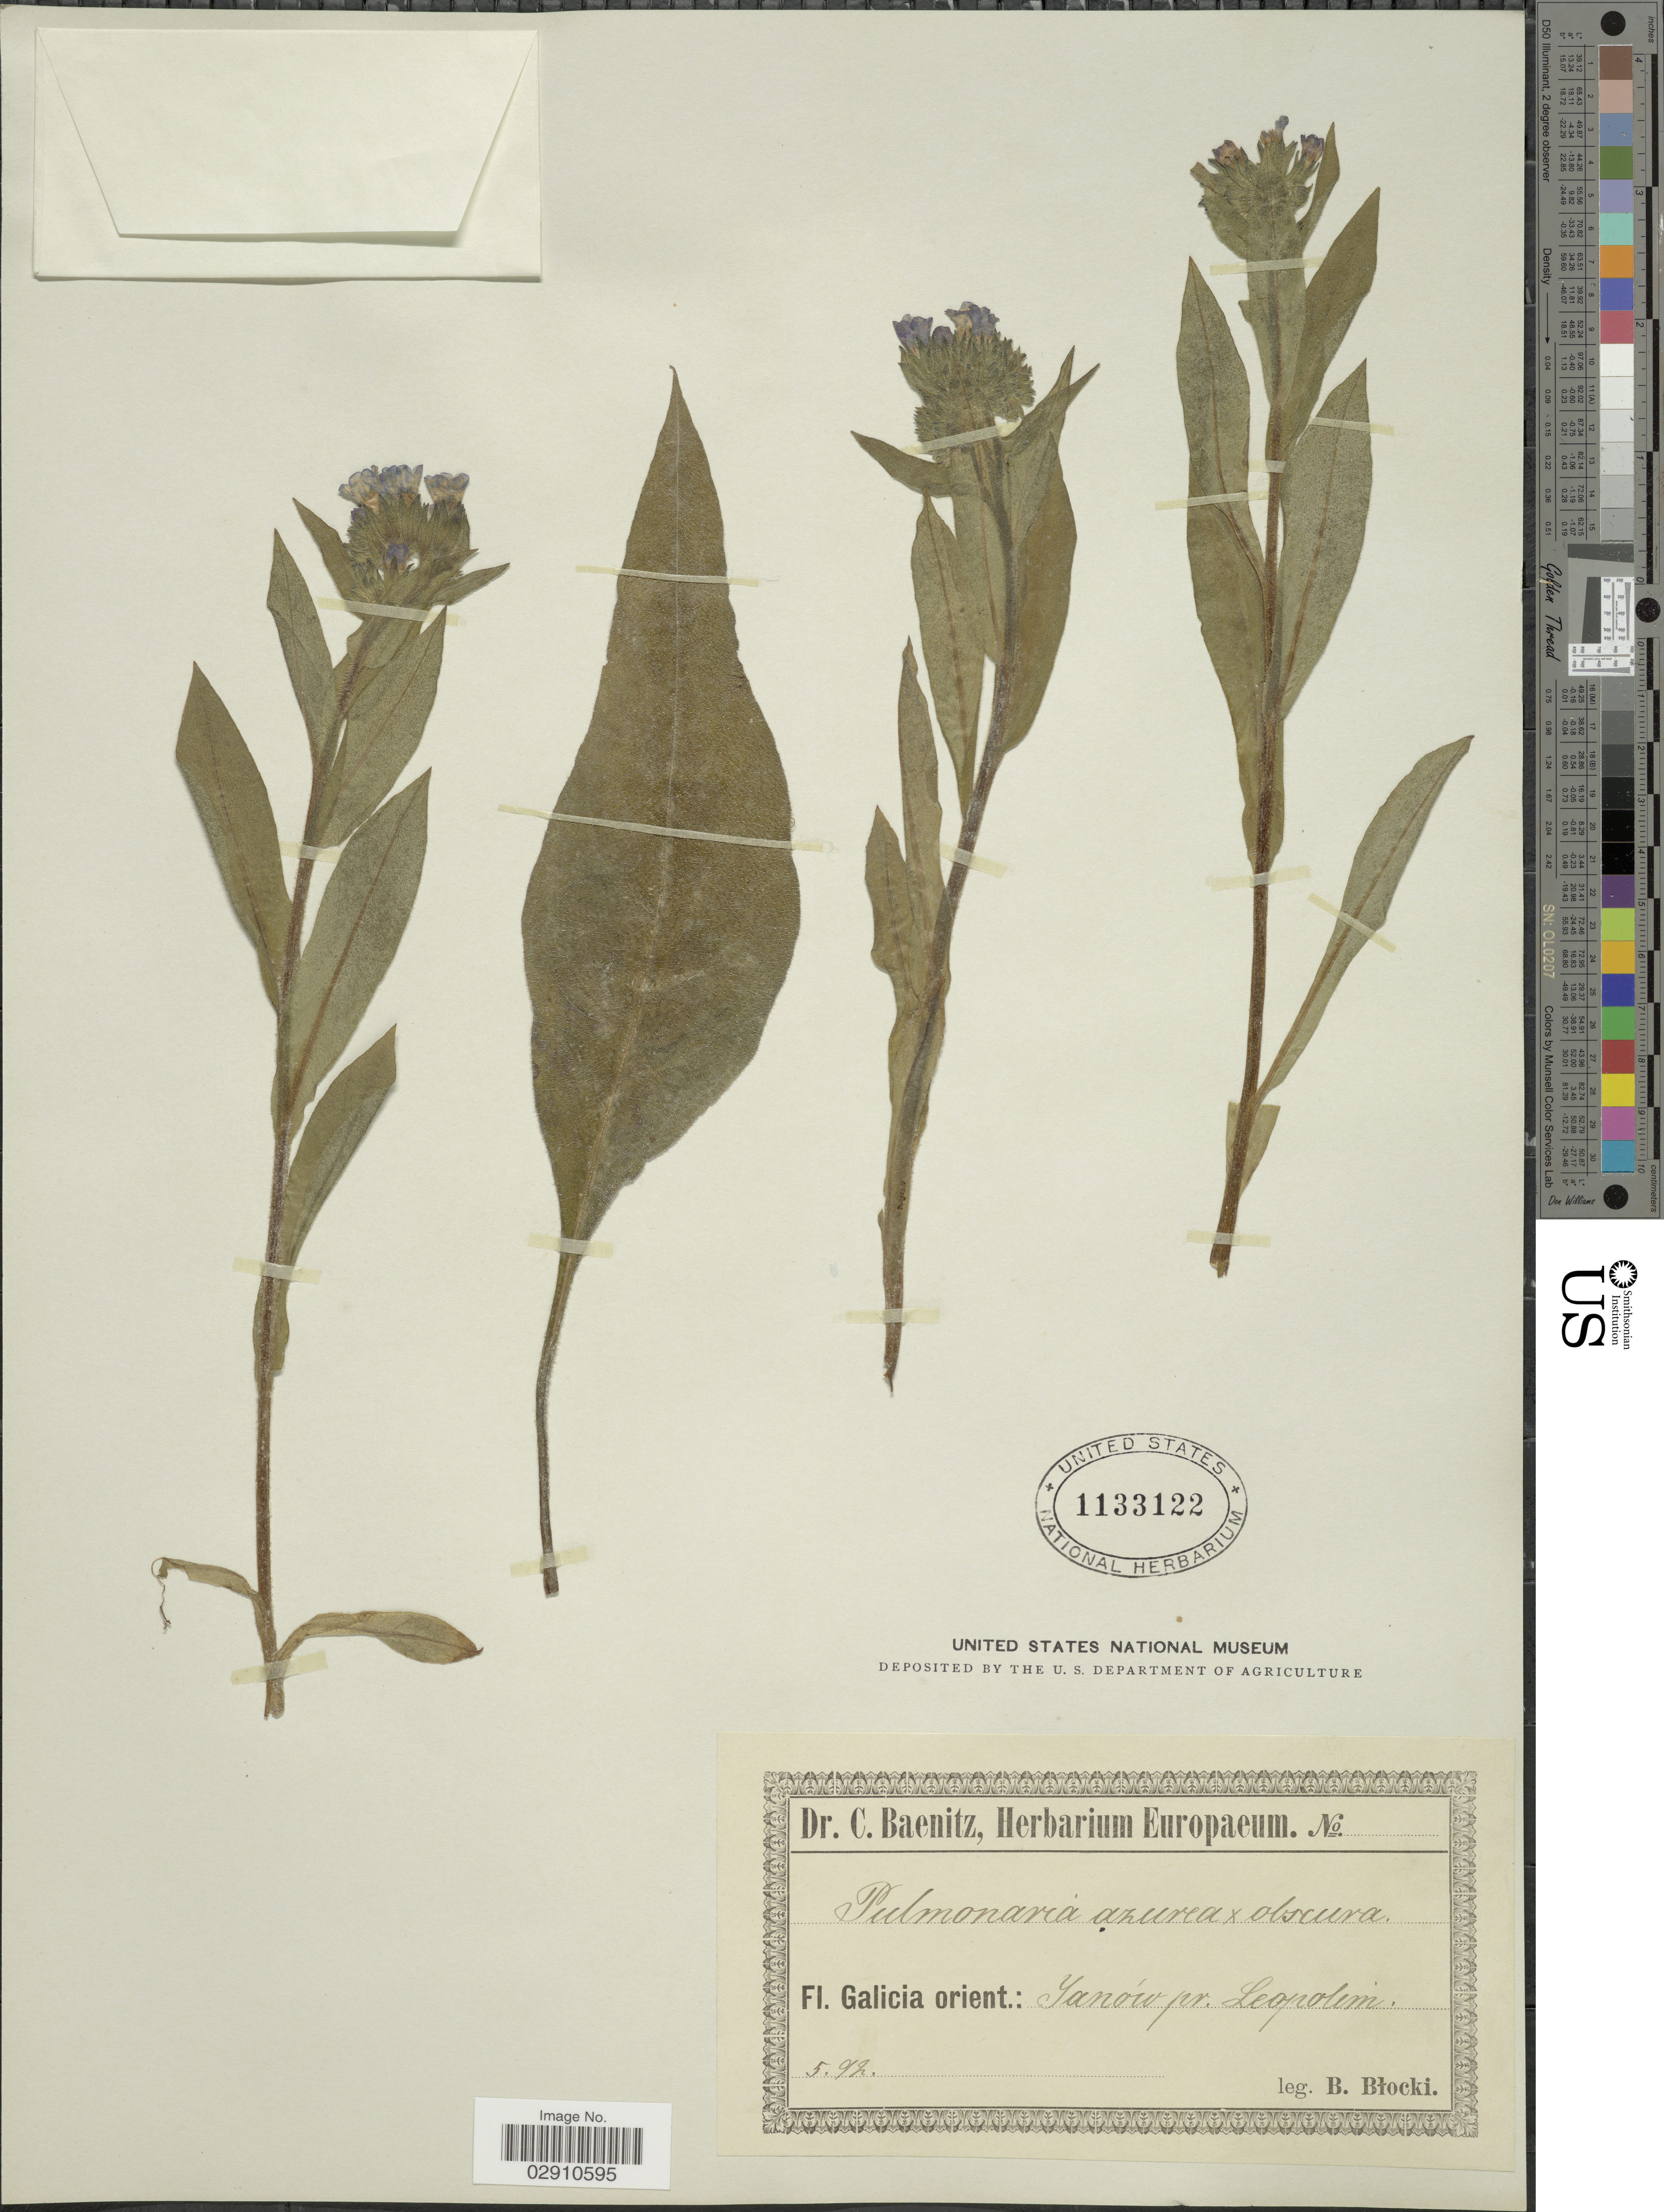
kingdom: Plantae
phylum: Tracheophyta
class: Magnoliopsida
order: Boraginales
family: Boraginaceae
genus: Pulmonaria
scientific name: Pulmonaria azurea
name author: Besser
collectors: B. Blocki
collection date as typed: Transcribed d/m/y: /5/92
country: Spain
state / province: Galicia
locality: Galicia orient.: Yanów pr. Leopolim.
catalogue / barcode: US 1133122